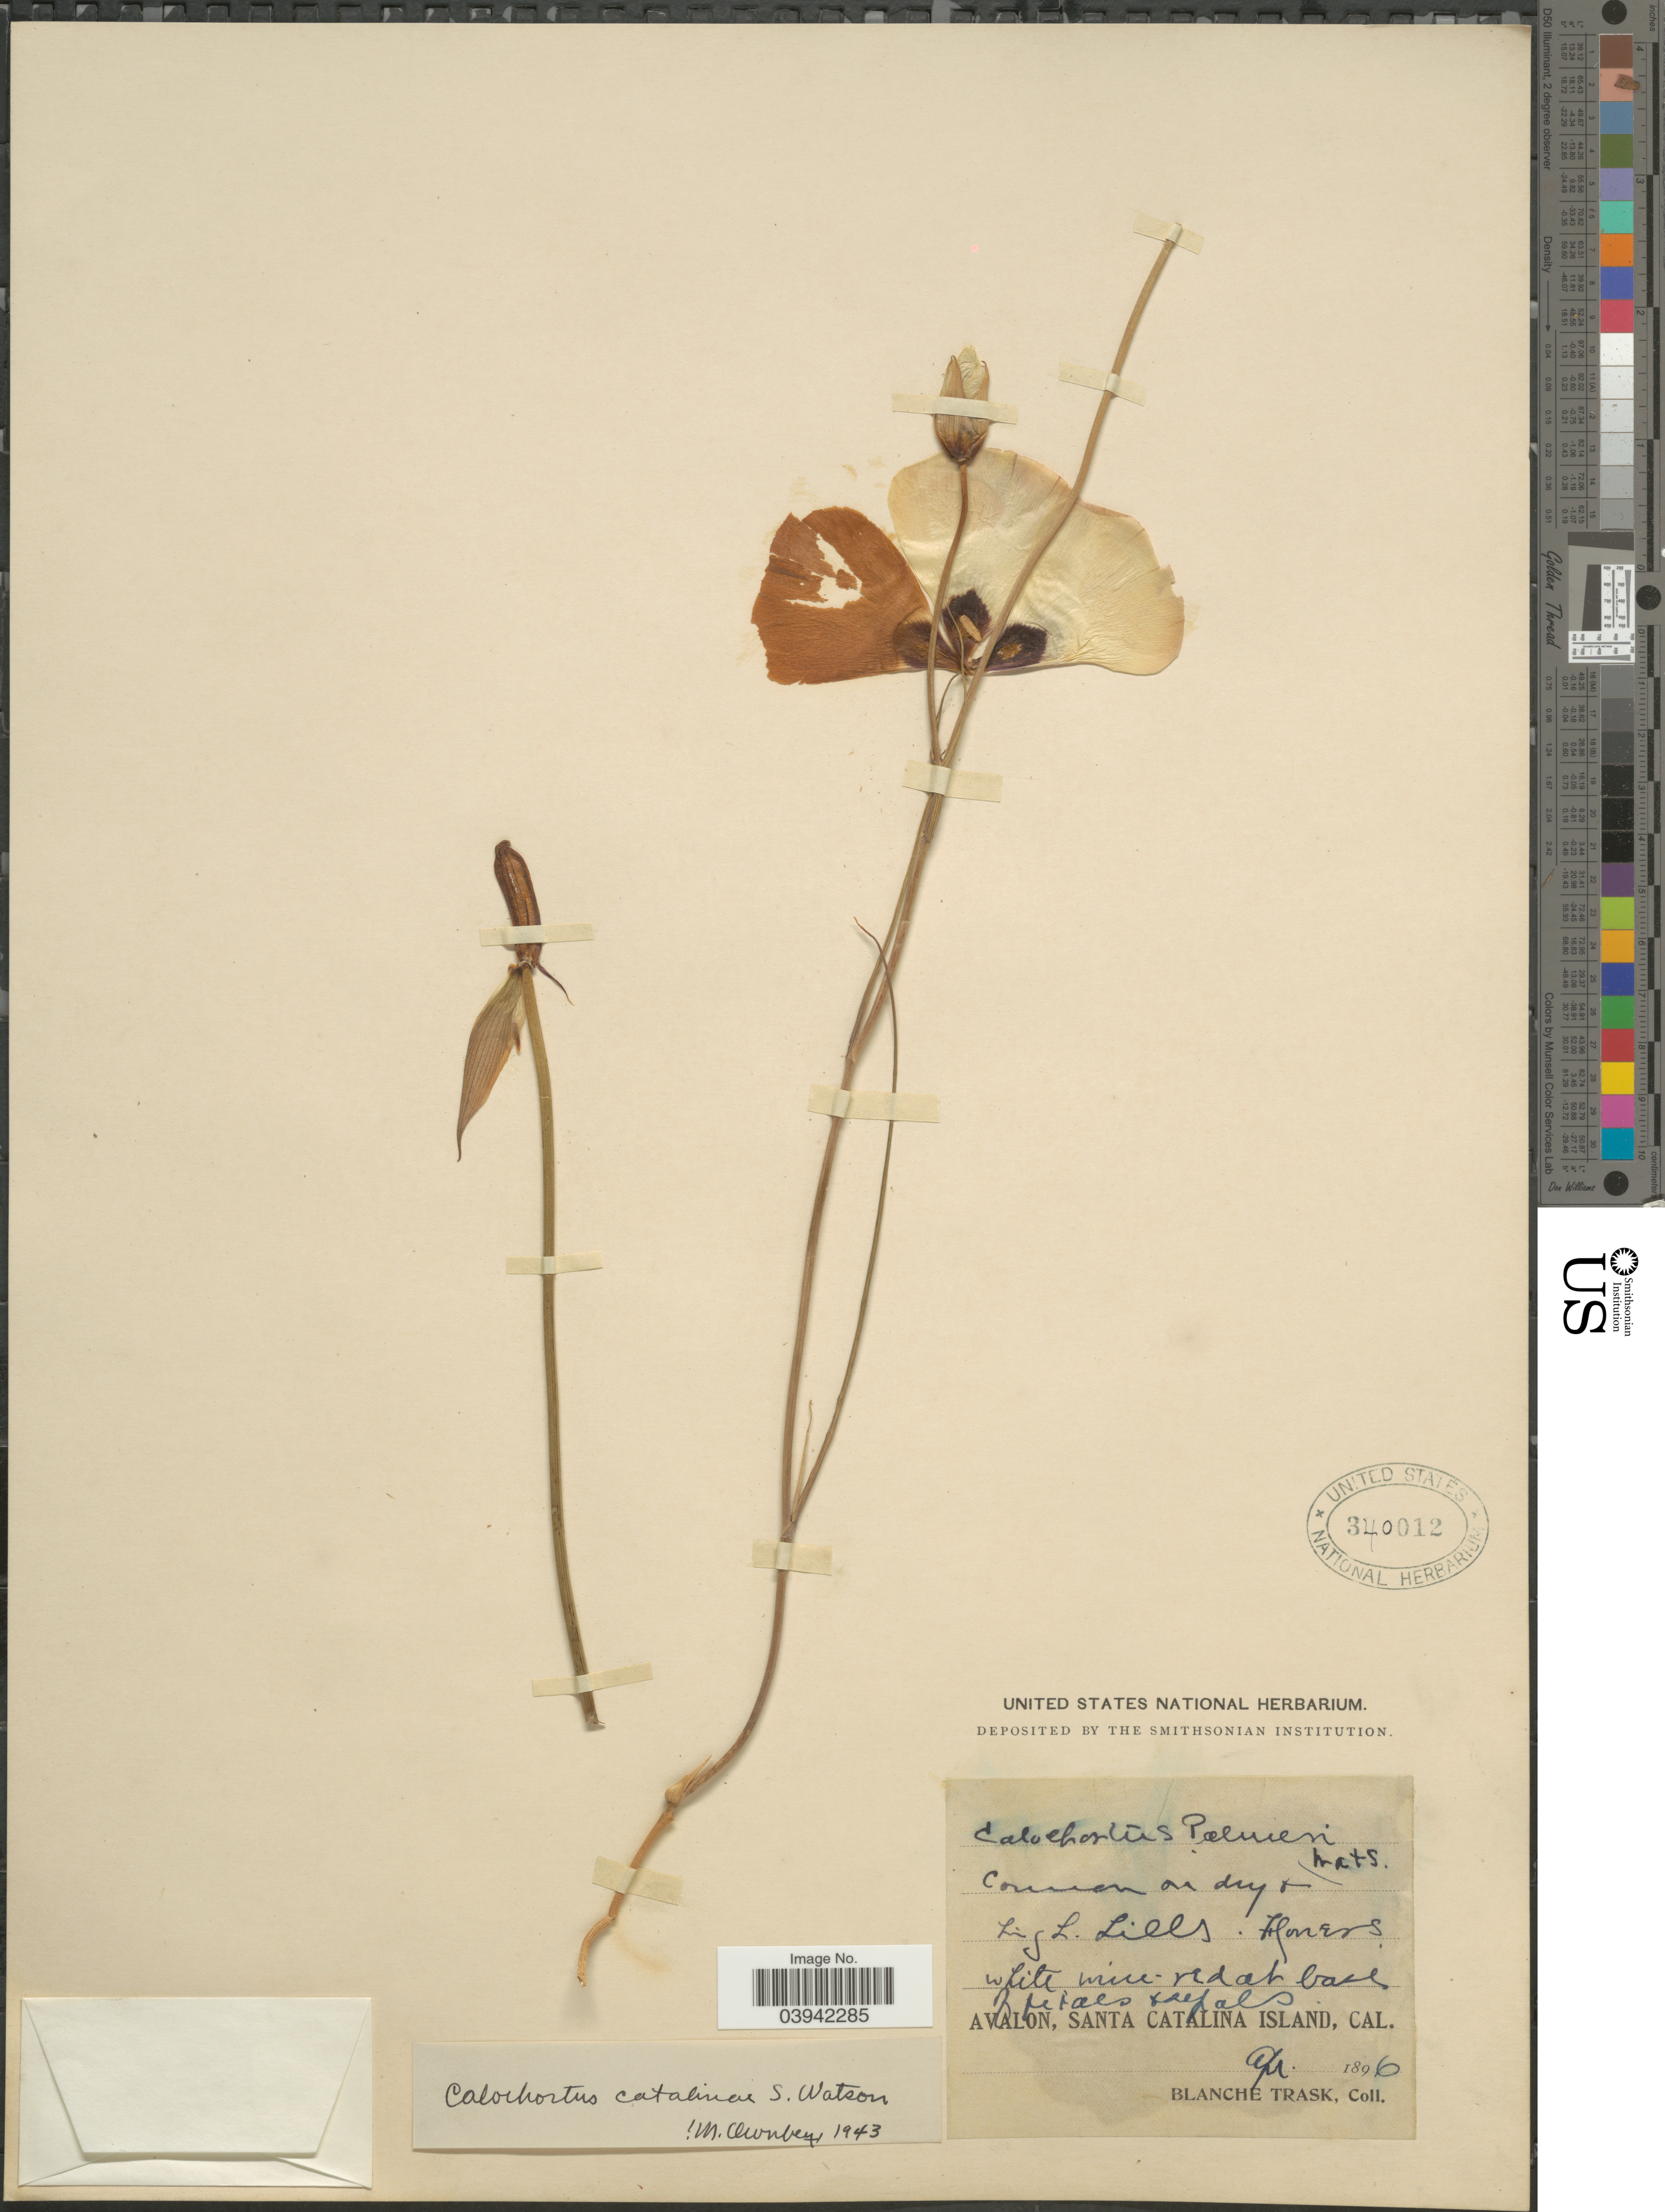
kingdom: Plantae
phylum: Tracheophyta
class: Liliopsida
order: Liliales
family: Liliaceae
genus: Calochortus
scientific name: Calochortus catalinae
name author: S. Watson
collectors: B. Trask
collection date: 1896-04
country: United States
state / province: California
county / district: Los Angeles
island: Santa Catalina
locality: Avalon, Santa Catalina Island.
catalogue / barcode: US 340012